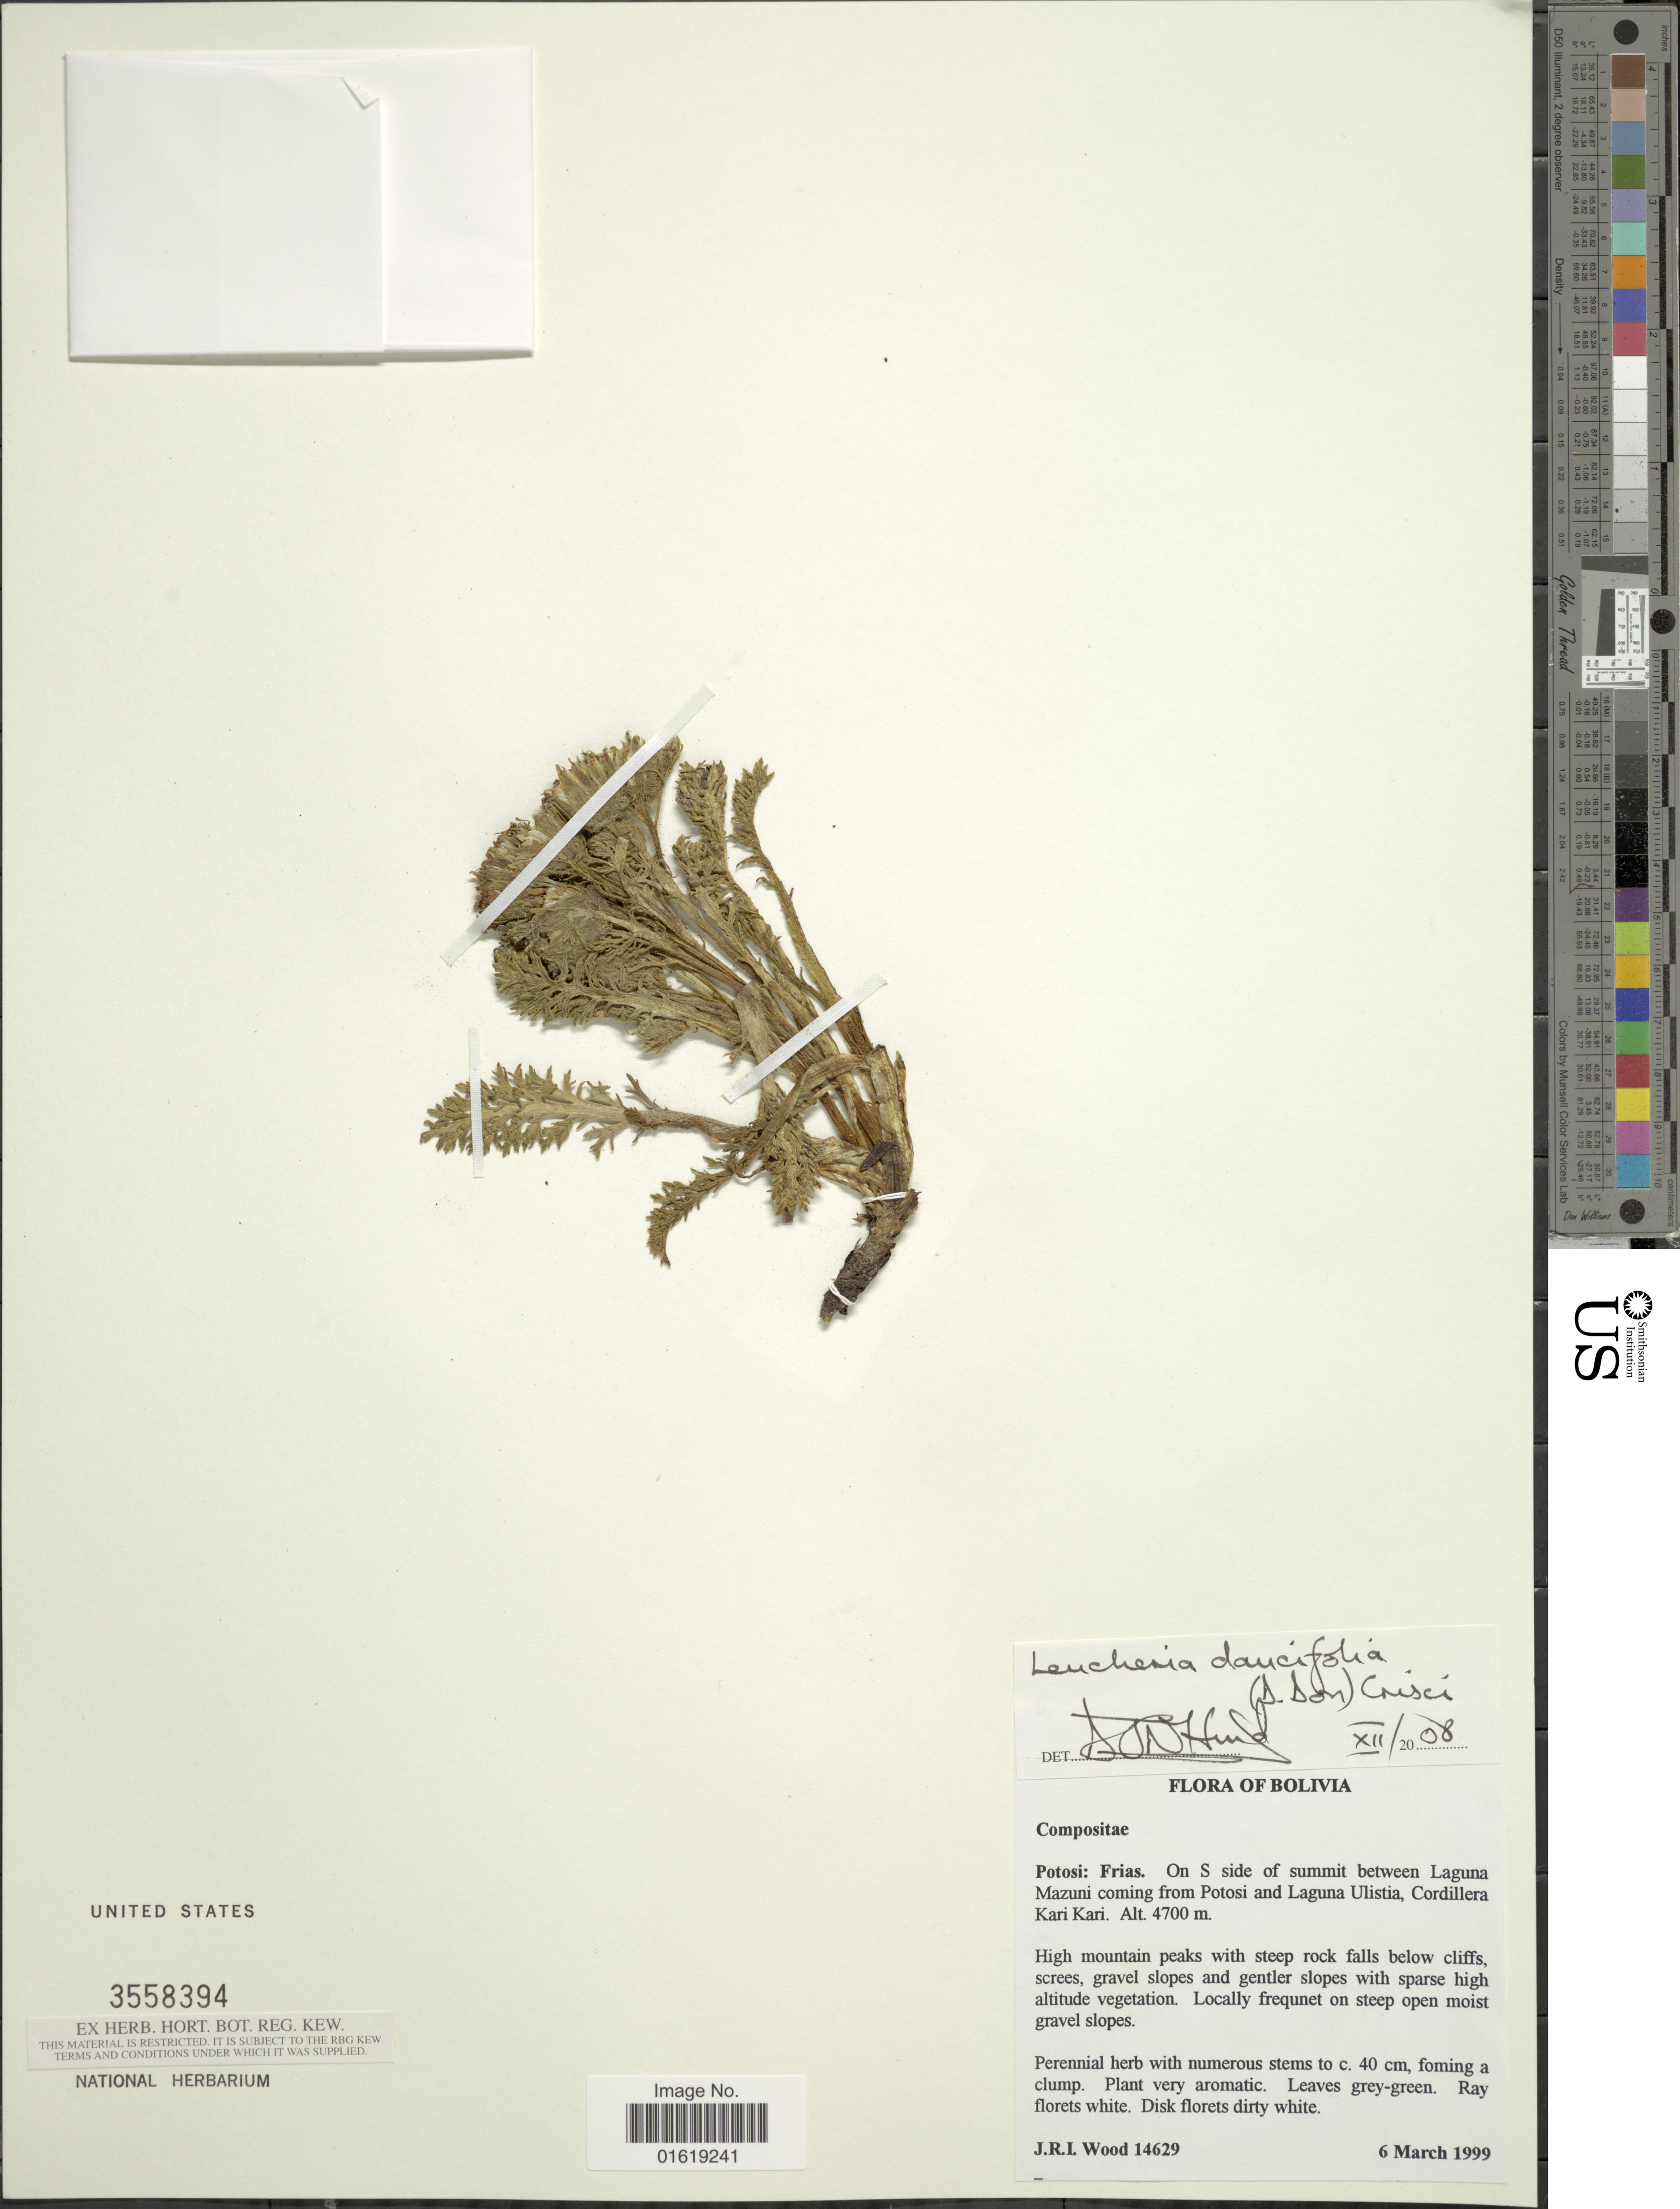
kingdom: Plantae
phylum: Tracheophyta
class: Magnoliopsida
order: Asterales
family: Asteraceae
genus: Leucheria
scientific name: Leucheria daucifolia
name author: Crisci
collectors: J. R. I. Wood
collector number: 14629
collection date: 1999-03-06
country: Bolivia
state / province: Potosi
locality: Potosi: Frias. On S side of summit between Laguna Mazuni coming from Potosi and Laguna Ulistia, Cordillera Kari Kari.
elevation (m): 4700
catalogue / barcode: US 3558394